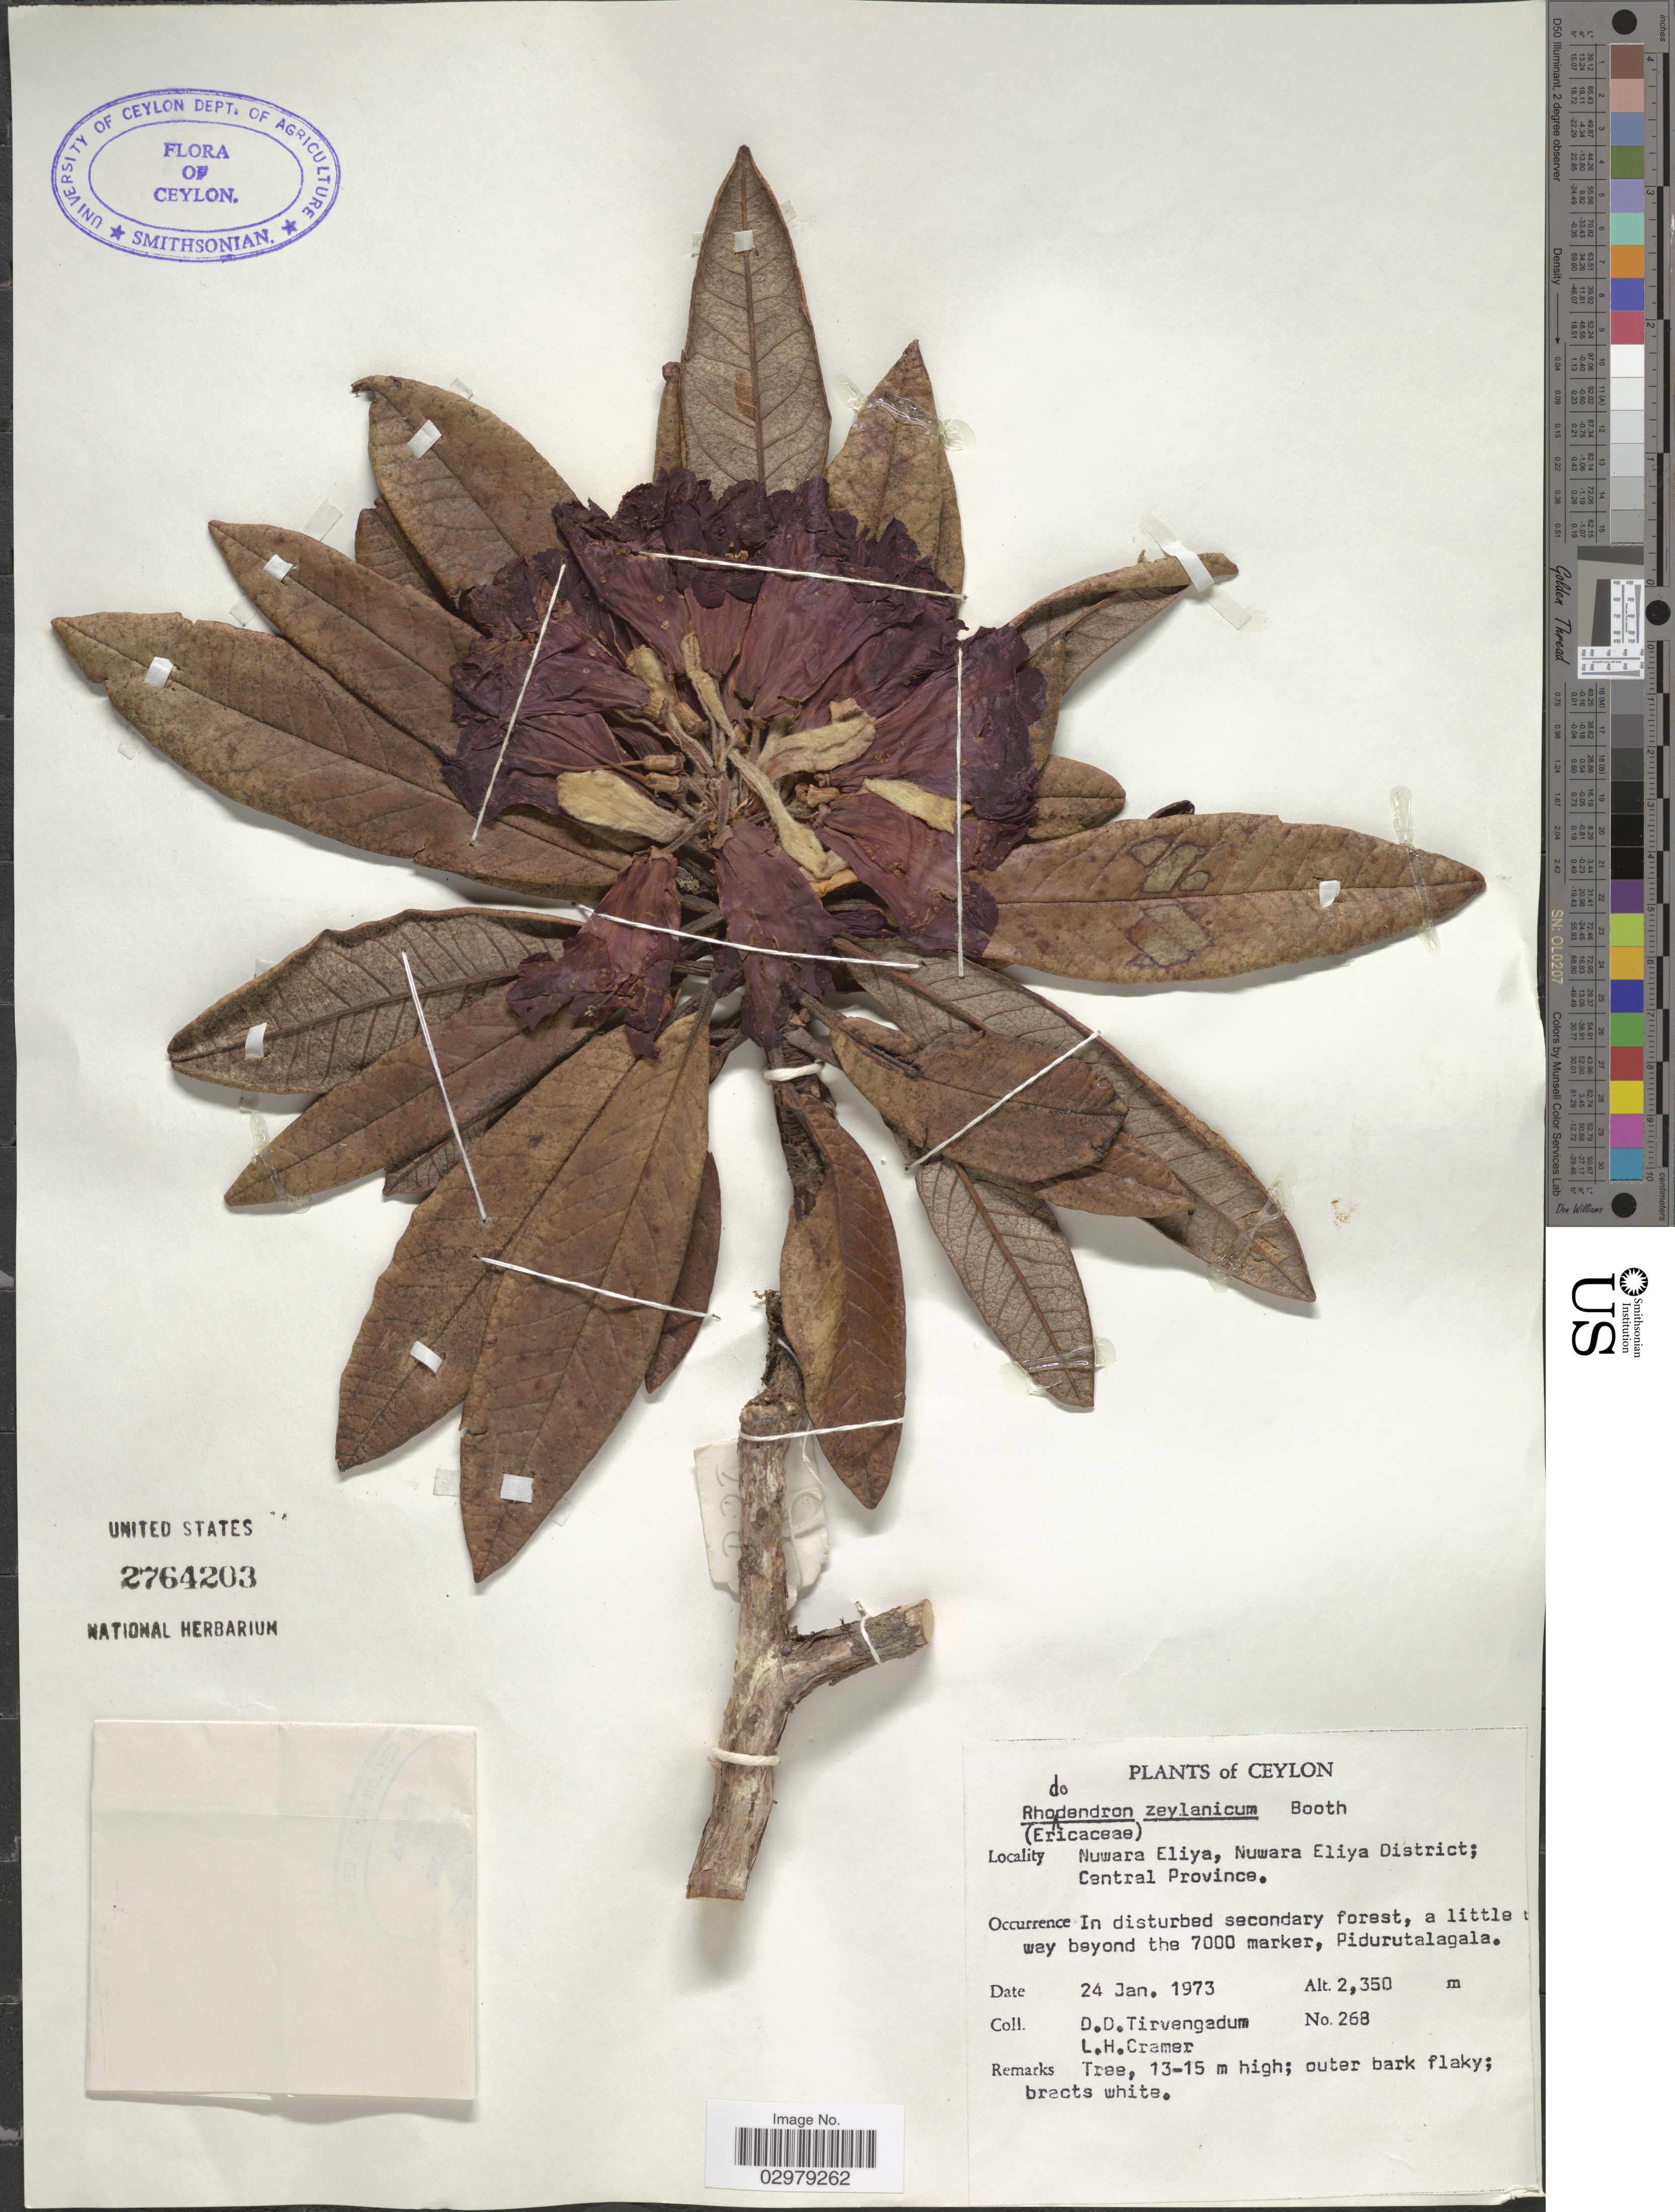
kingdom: Plantae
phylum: Tracheophyta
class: Magnoliopsida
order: Ericales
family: Ericaceae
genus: Rhododendron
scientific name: Rhododendron zeylanicum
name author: Booth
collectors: D. Tirvengadum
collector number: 268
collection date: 1973-01-24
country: Sri Lanka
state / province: Central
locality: Ceylon. Nuwara Eliya, Nuwara Eliya District. A little way beyond the 7000 marker, Pidurutalagala.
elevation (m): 2350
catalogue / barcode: US 2764203